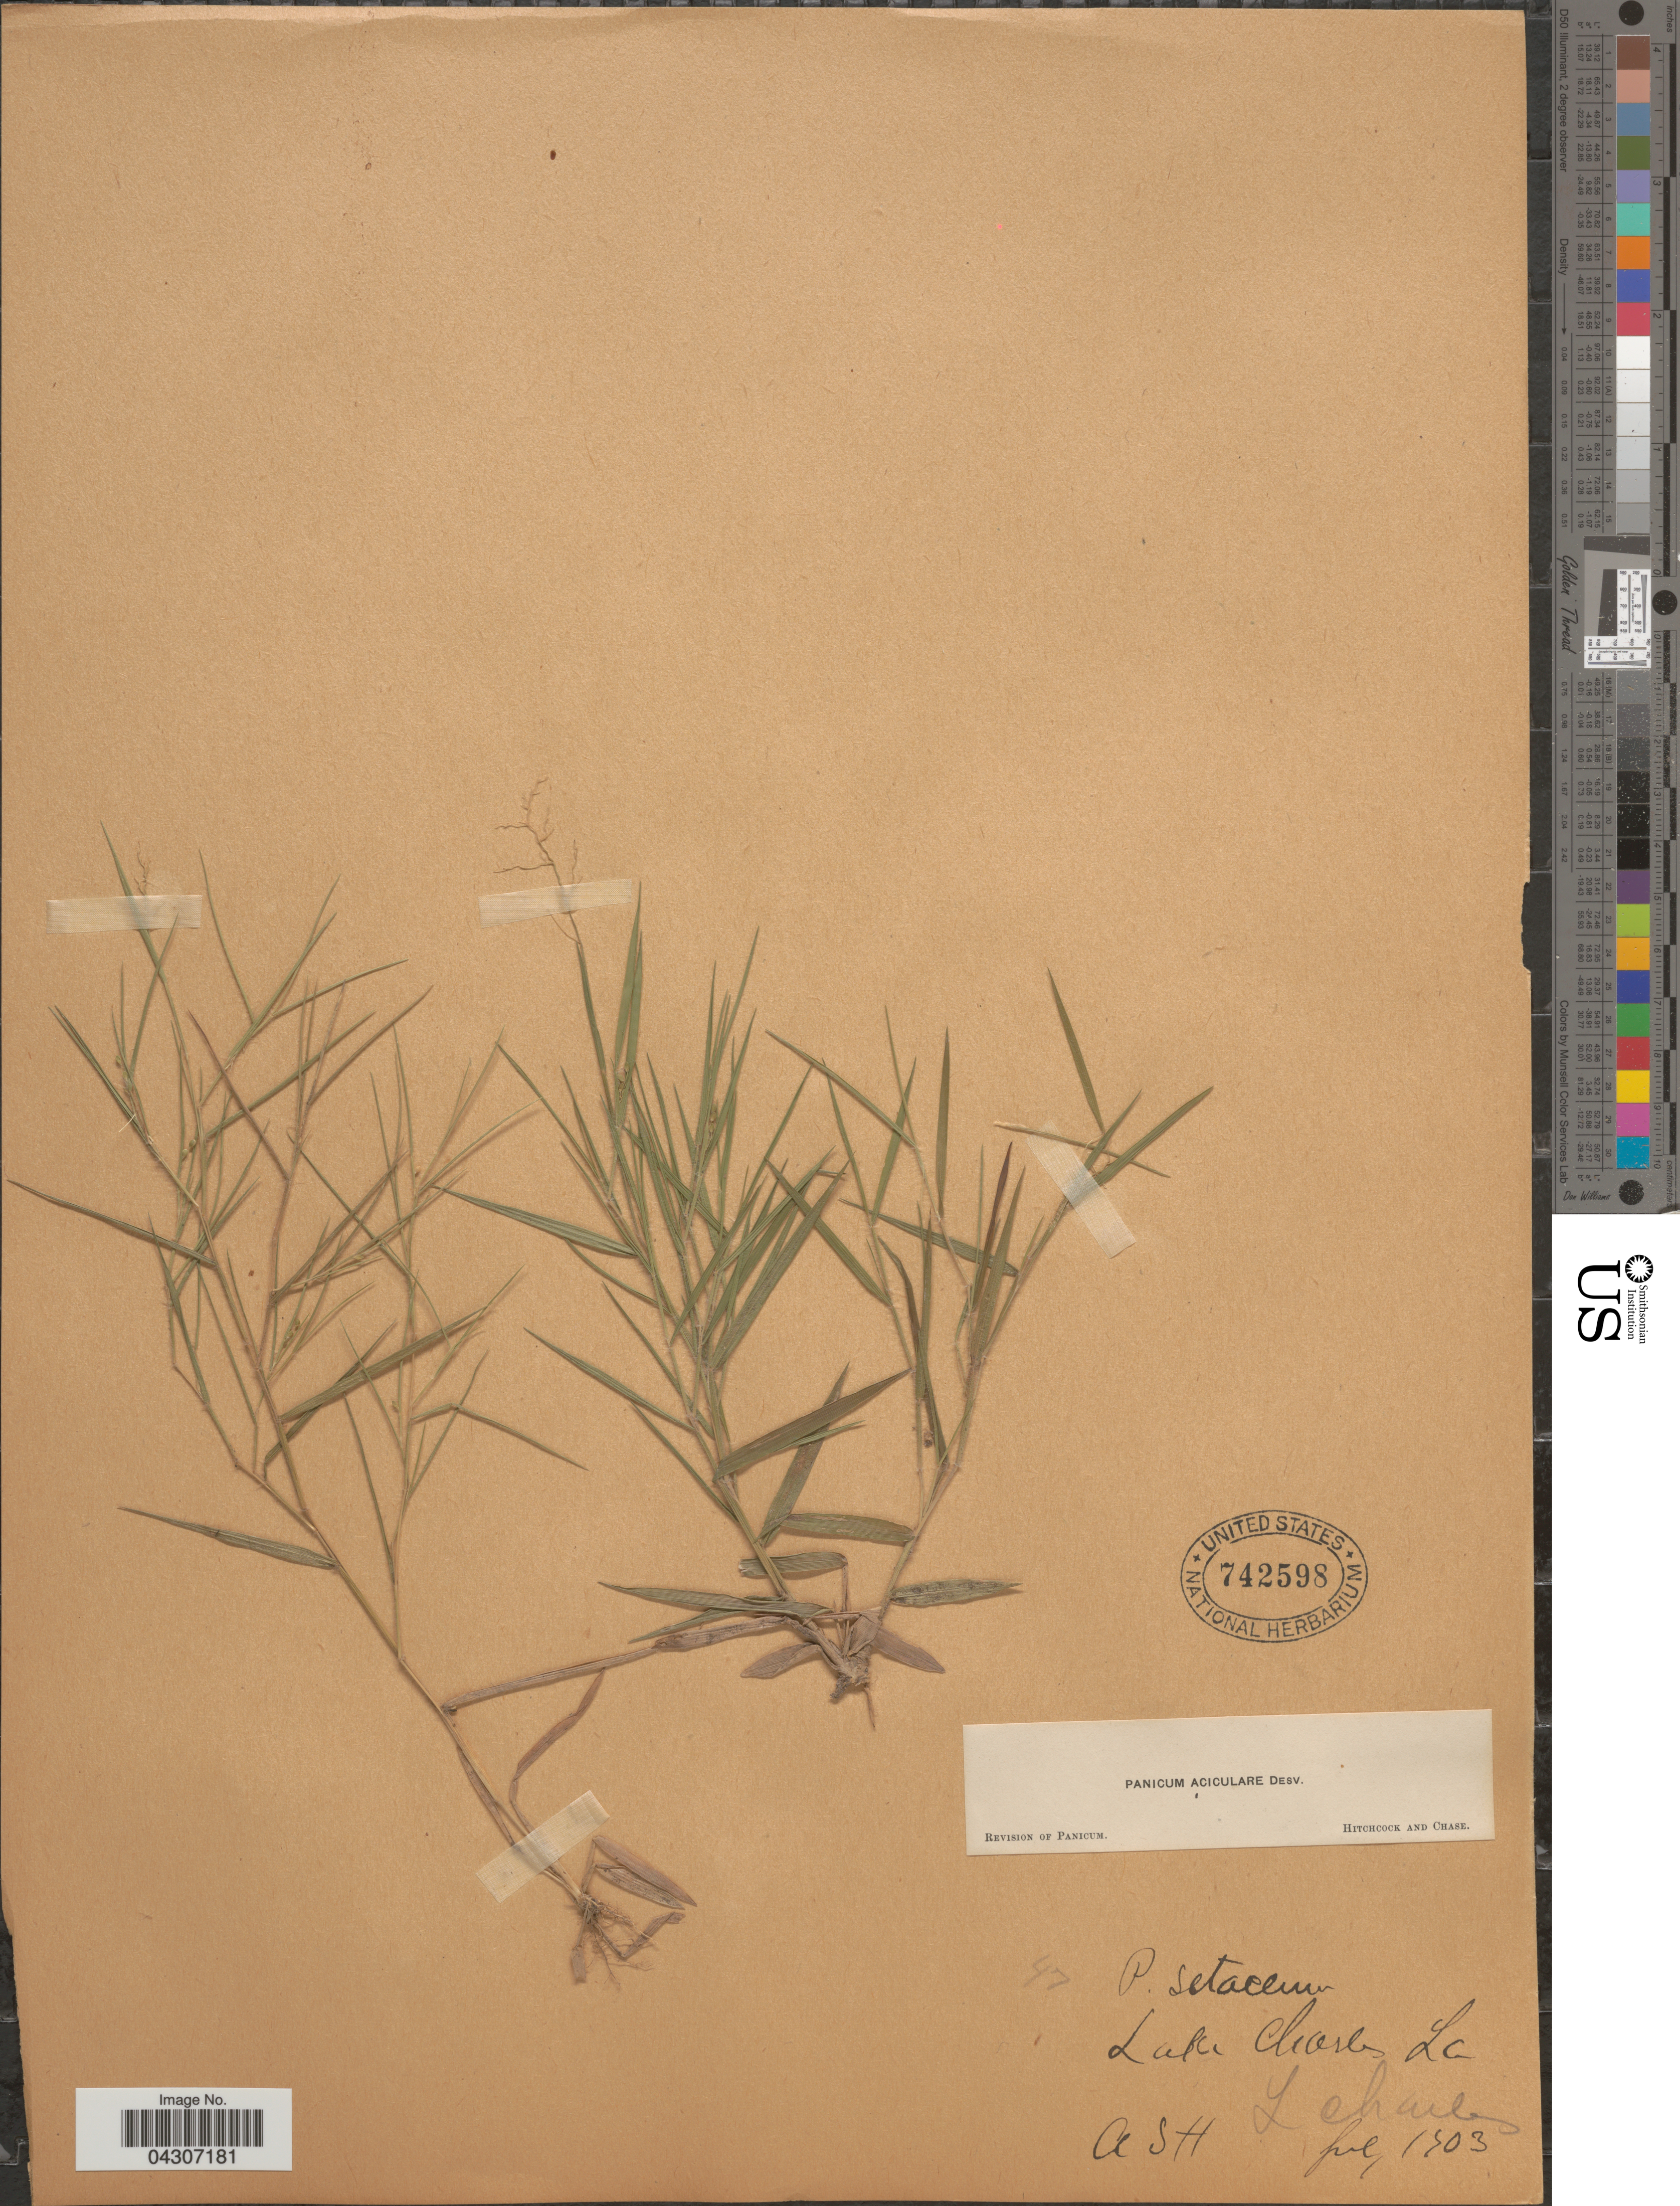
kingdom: Plantae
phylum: Tracheophyta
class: Liliopsida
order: Poales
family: Poaceae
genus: Dichanthelium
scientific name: Dichanthelium aciculare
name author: (Desv. ex Poir.) Gould & C.A. Clark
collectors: A. H.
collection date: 1903-07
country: United States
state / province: Louisiana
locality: Lake Charles.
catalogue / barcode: US 742598